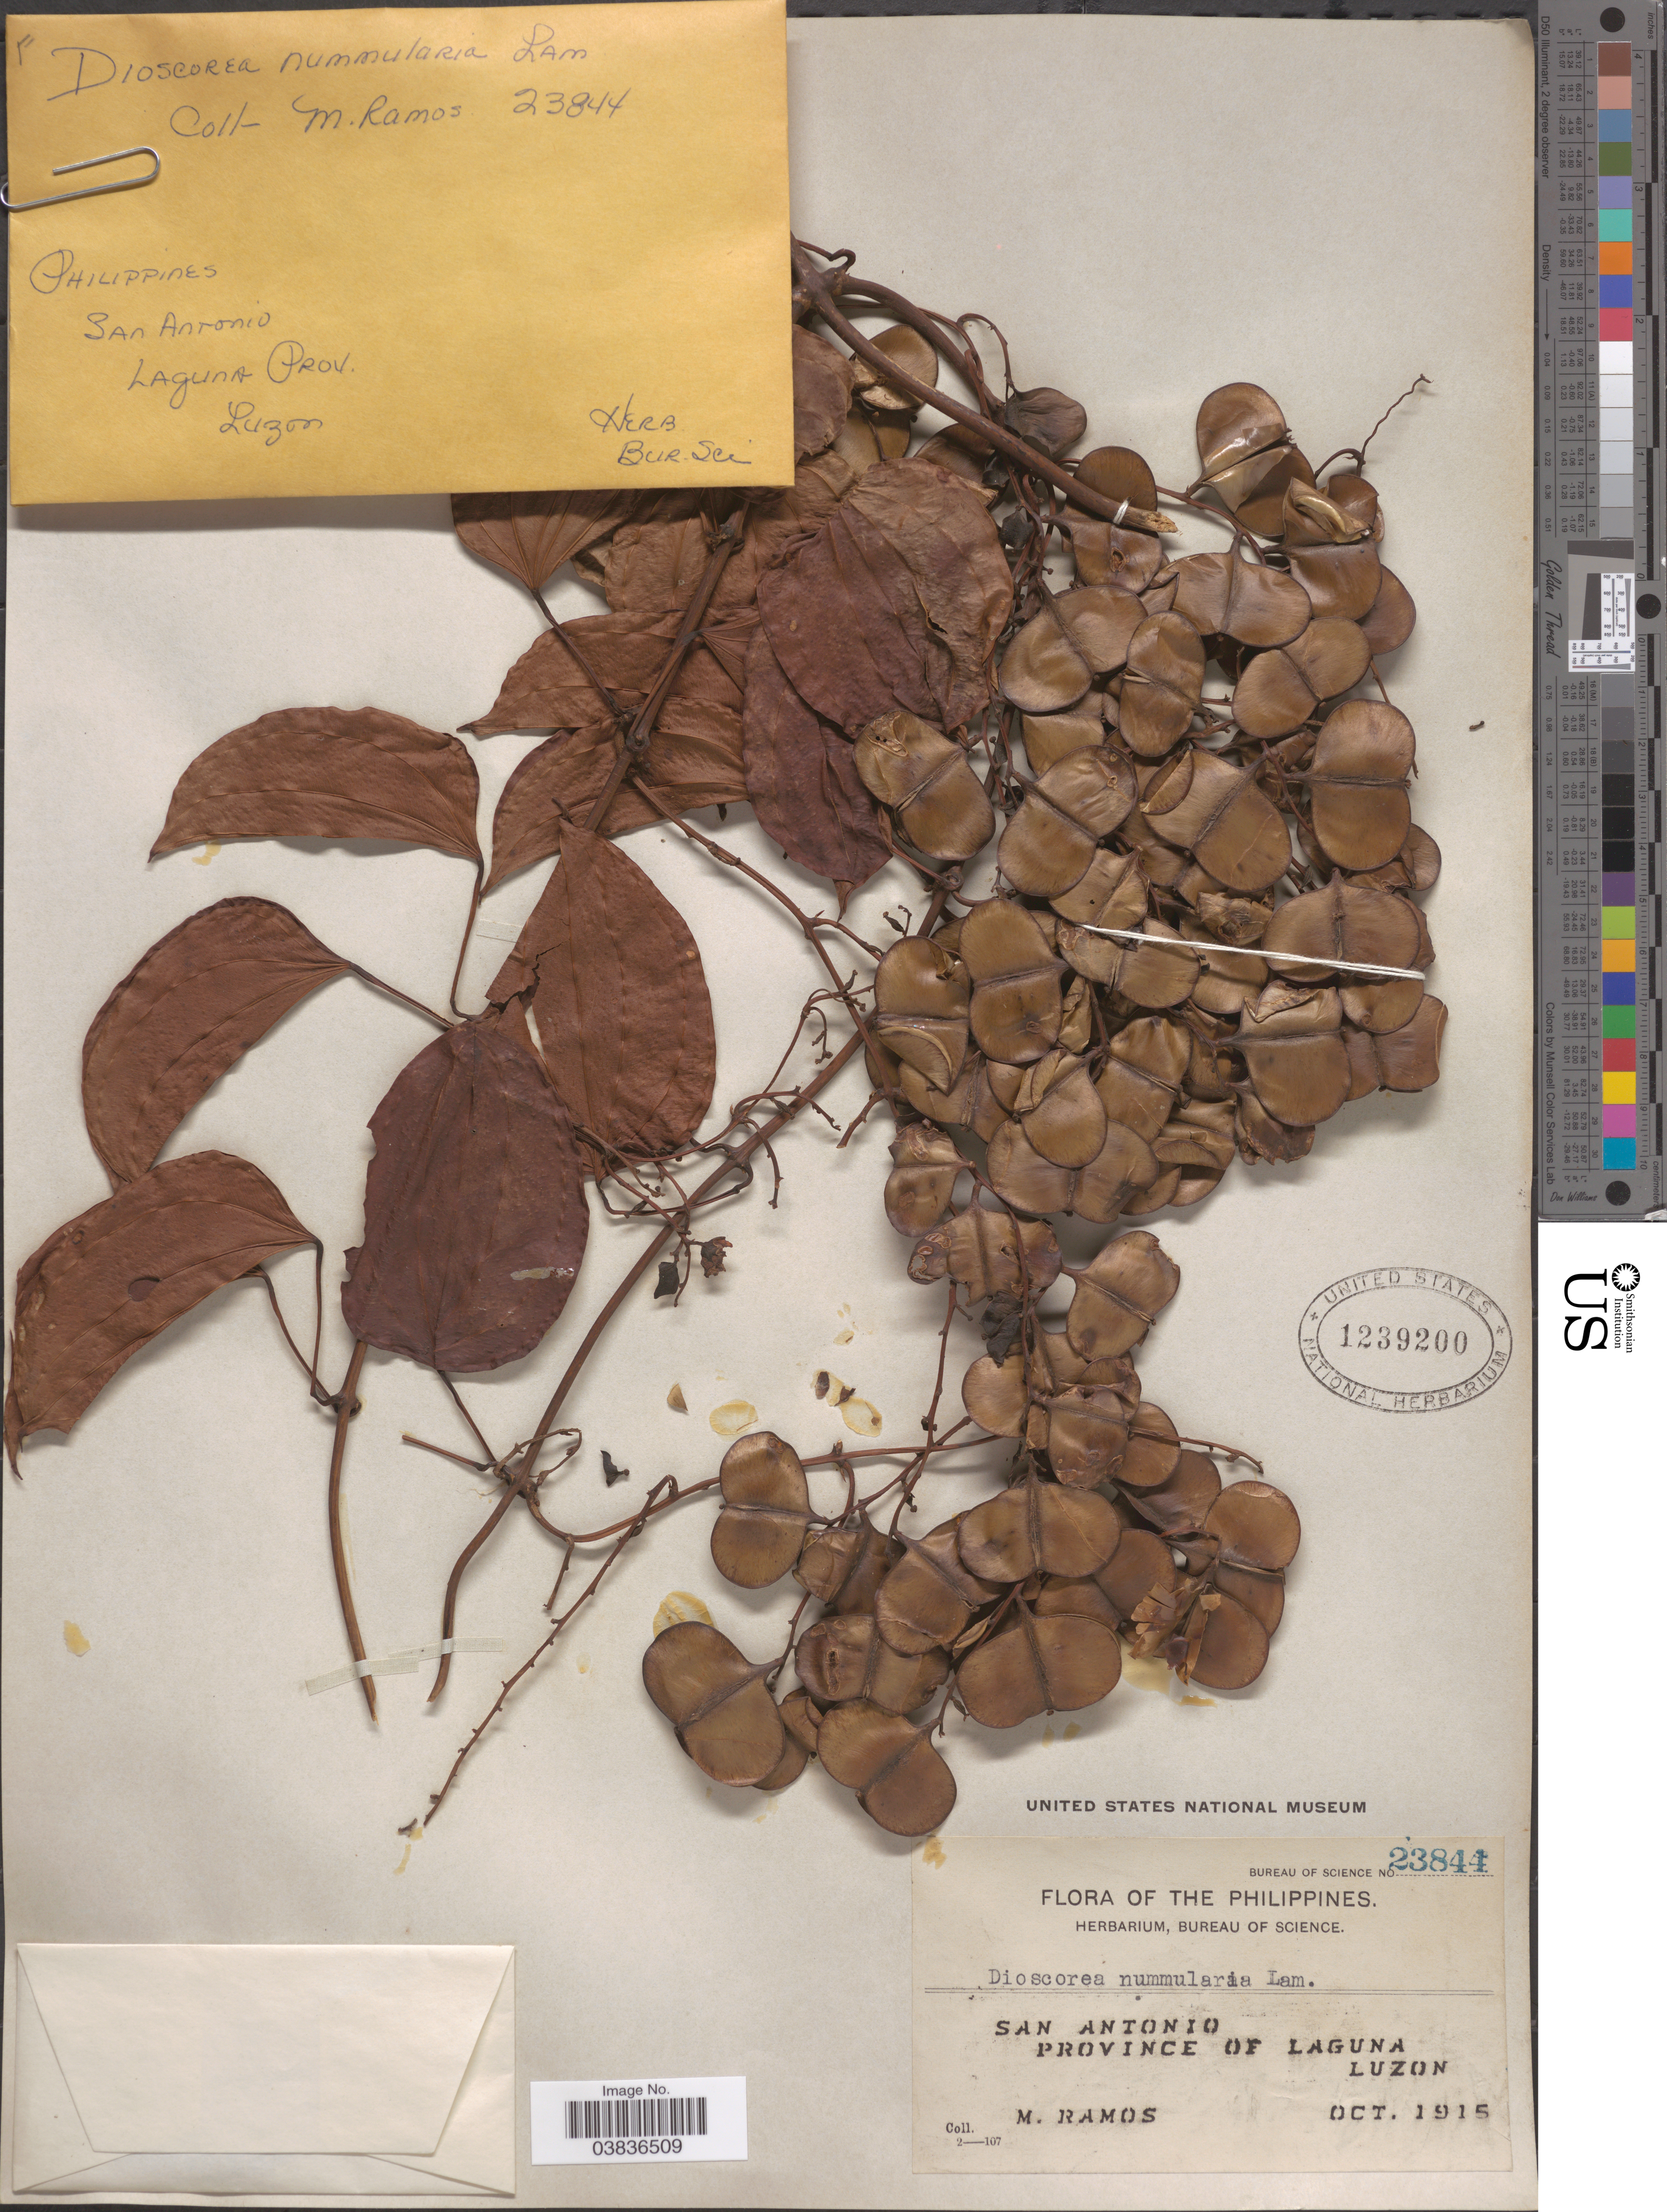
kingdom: Plantae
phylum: Tracheophyta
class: Liliopsida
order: Dioscoreales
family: Dioscoreaceae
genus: Dioscorea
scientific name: Dioscorea nummularia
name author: Lam.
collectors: M. Ramos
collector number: Bureau of Science 23844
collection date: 1915-10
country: Philippines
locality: San Antonio, Province of Laguna, Luzon.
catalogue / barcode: US 1239200